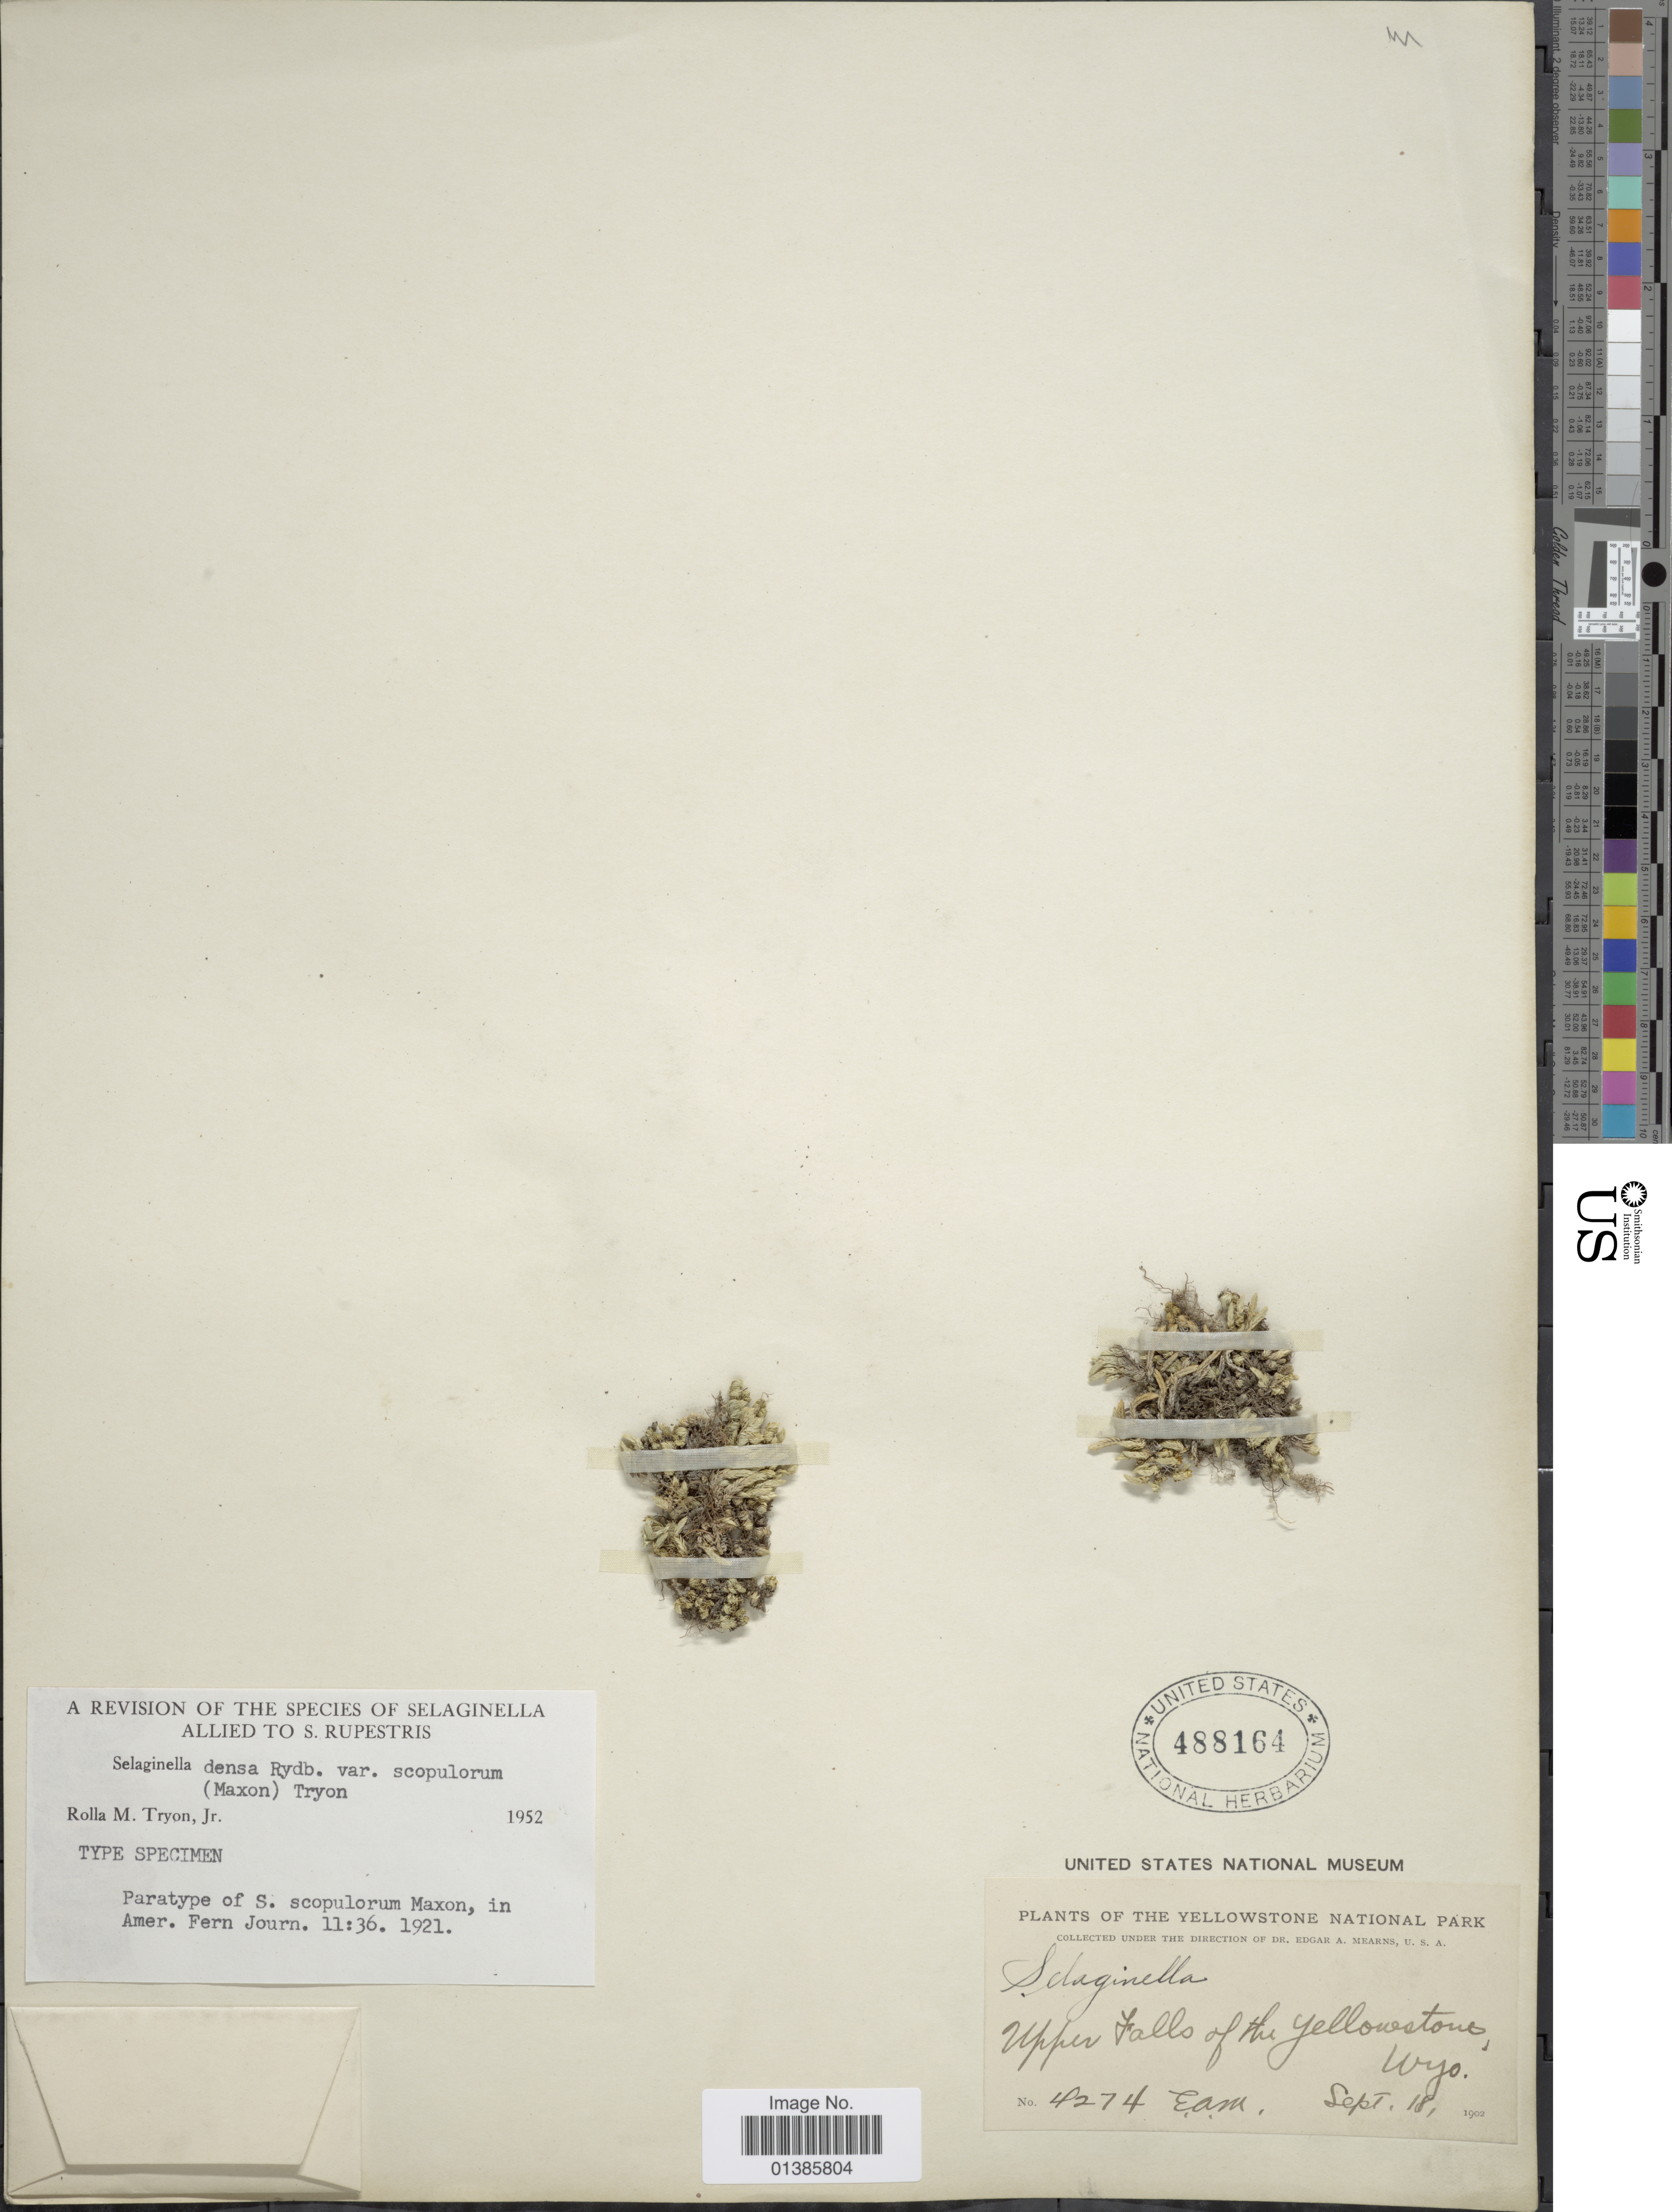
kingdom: Plantae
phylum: Tracheophyta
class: Lycopodiopsida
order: Selaginellales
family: Selaginellaceae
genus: Selaginella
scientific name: Selaginella densa var. scopulorum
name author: (Maxon) R.M. Tryon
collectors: E. A. Mearns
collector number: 4274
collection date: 1902-09-18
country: United States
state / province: Wyoming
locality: Yellowstone National Park. Upper Falls of the Yellowstone.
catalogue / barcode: US 488164